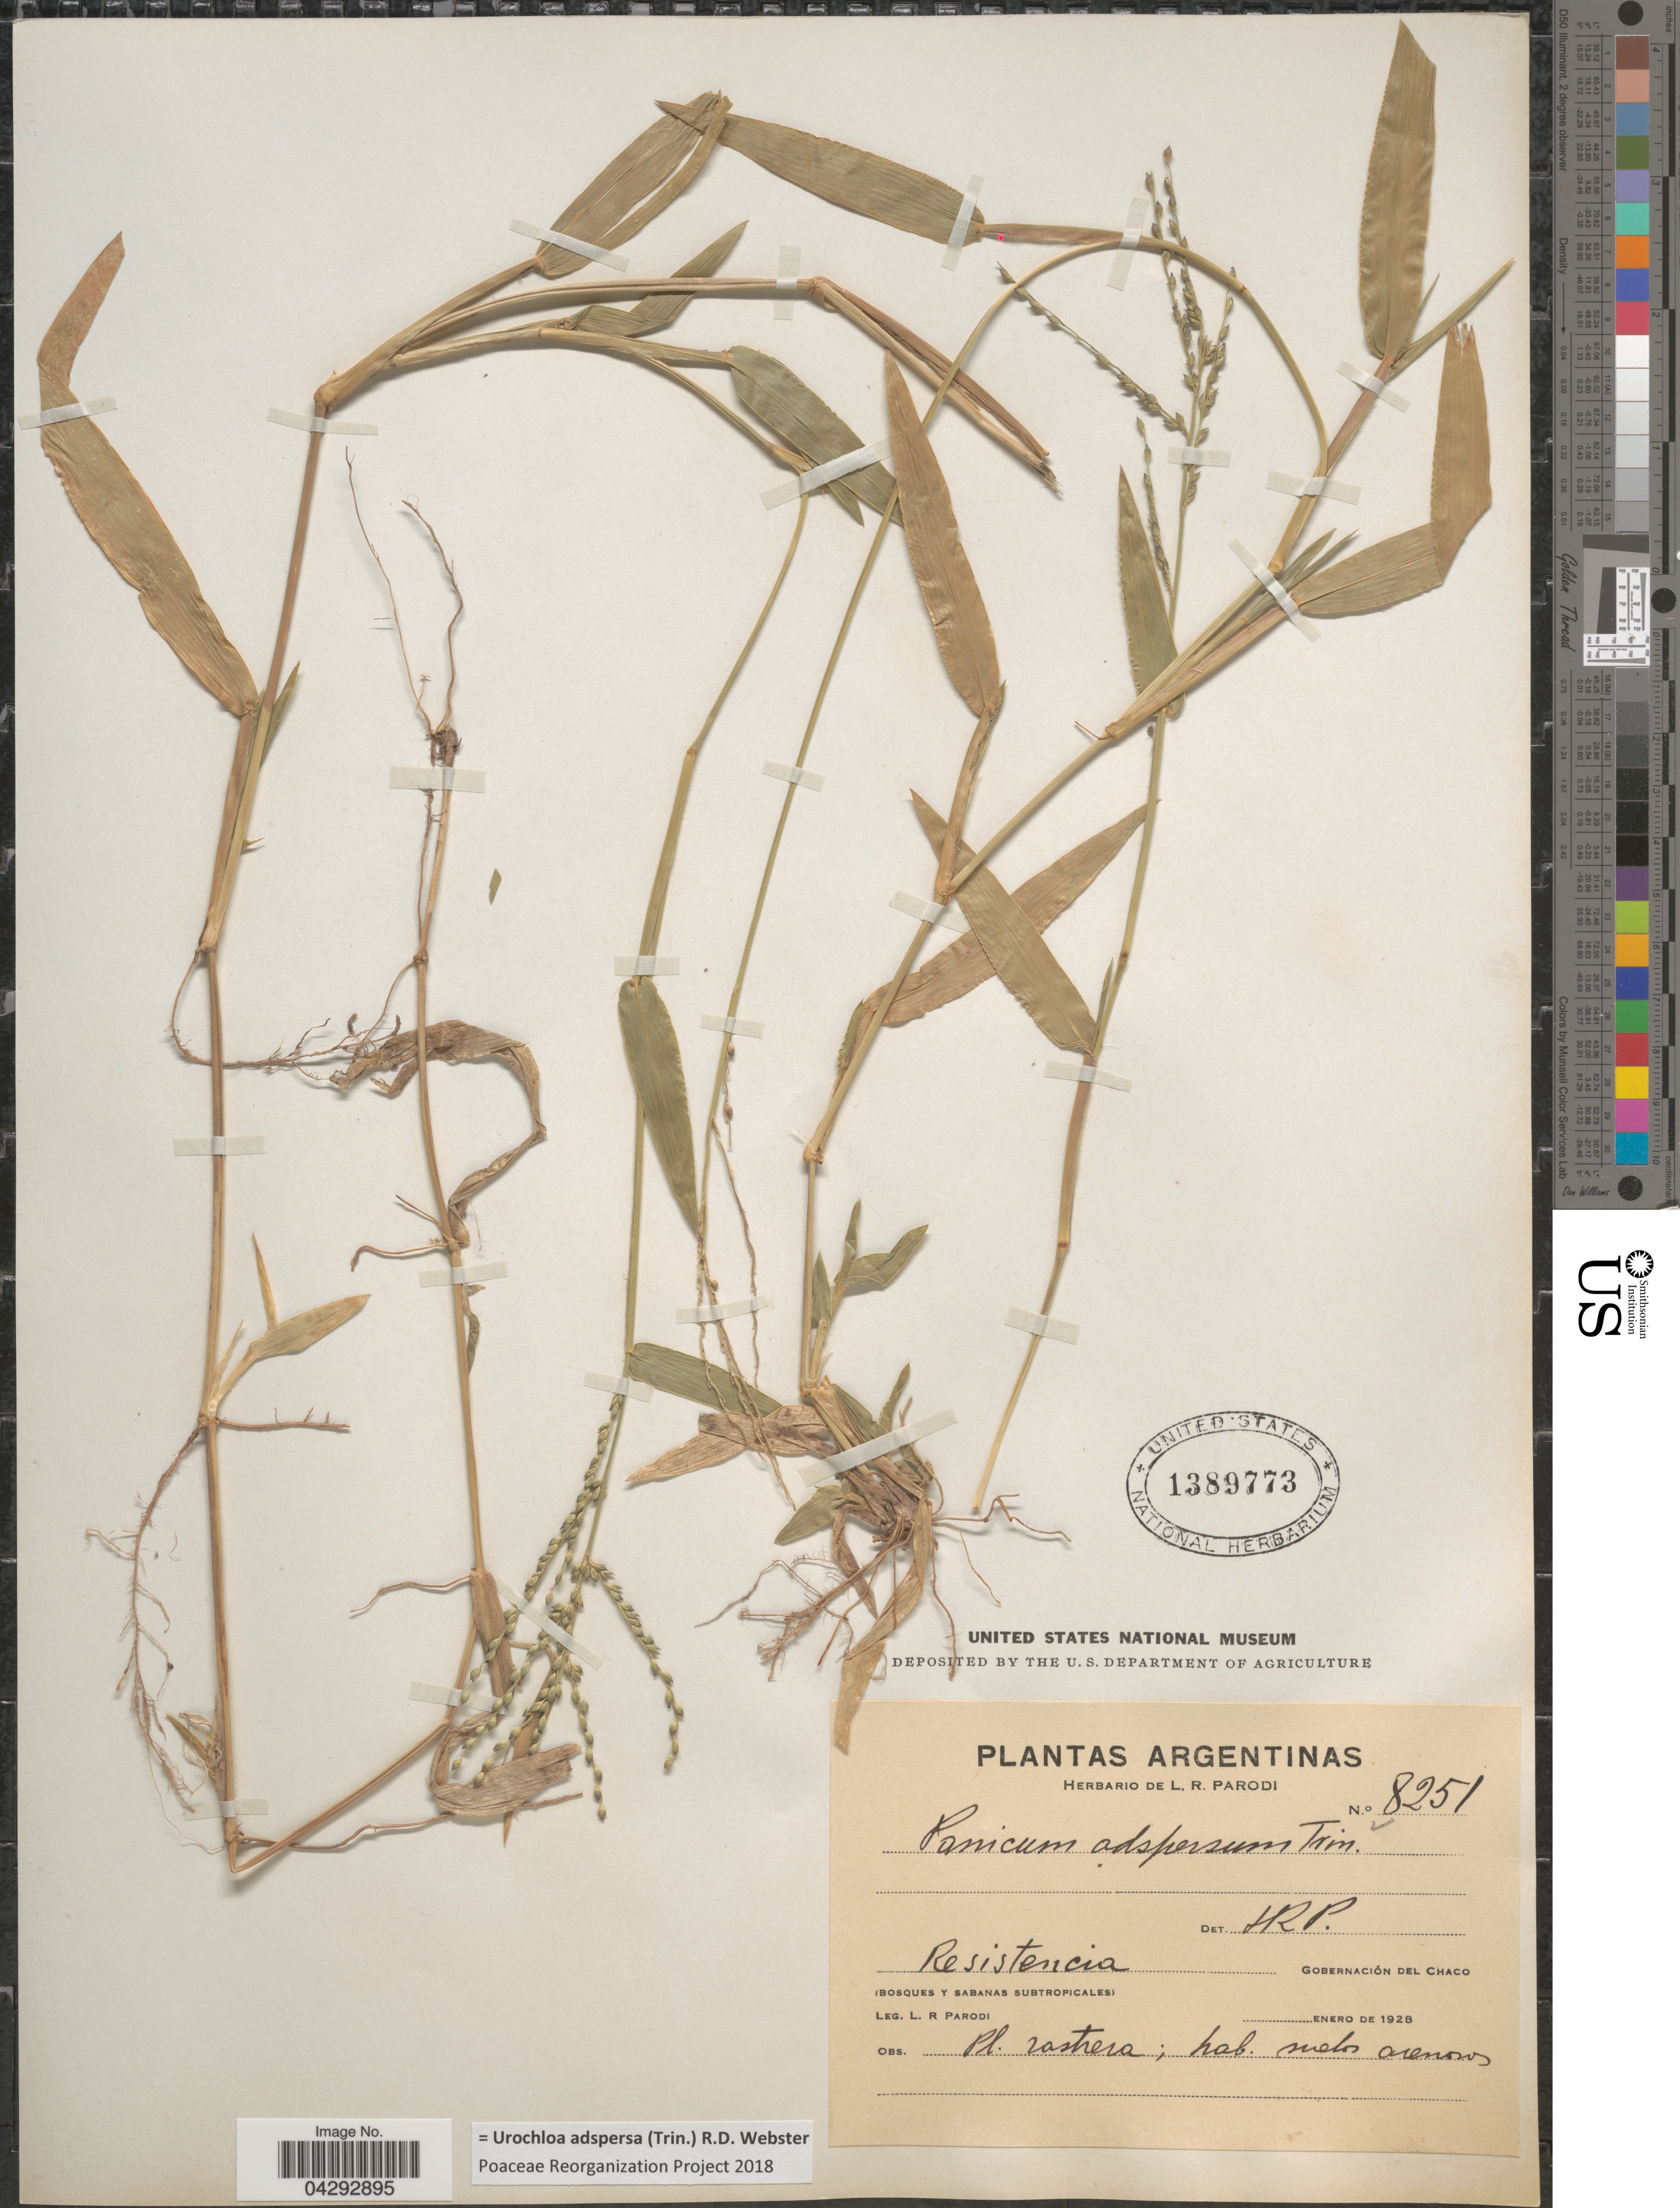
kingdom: Plantae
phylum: Tracheophyta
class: Liliopsida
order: Poales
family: Poaceae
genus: Urochloa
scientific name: Urochloa adspersa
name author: (Trin.) R.D. Webster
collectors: L. R. Parodi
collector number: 8251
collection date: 1928-01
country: Argentina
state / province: Chaco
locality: Resistencia. Gobernación del Chaco. (Bosques y sabanas subtropicales).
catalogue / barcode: US 1389773